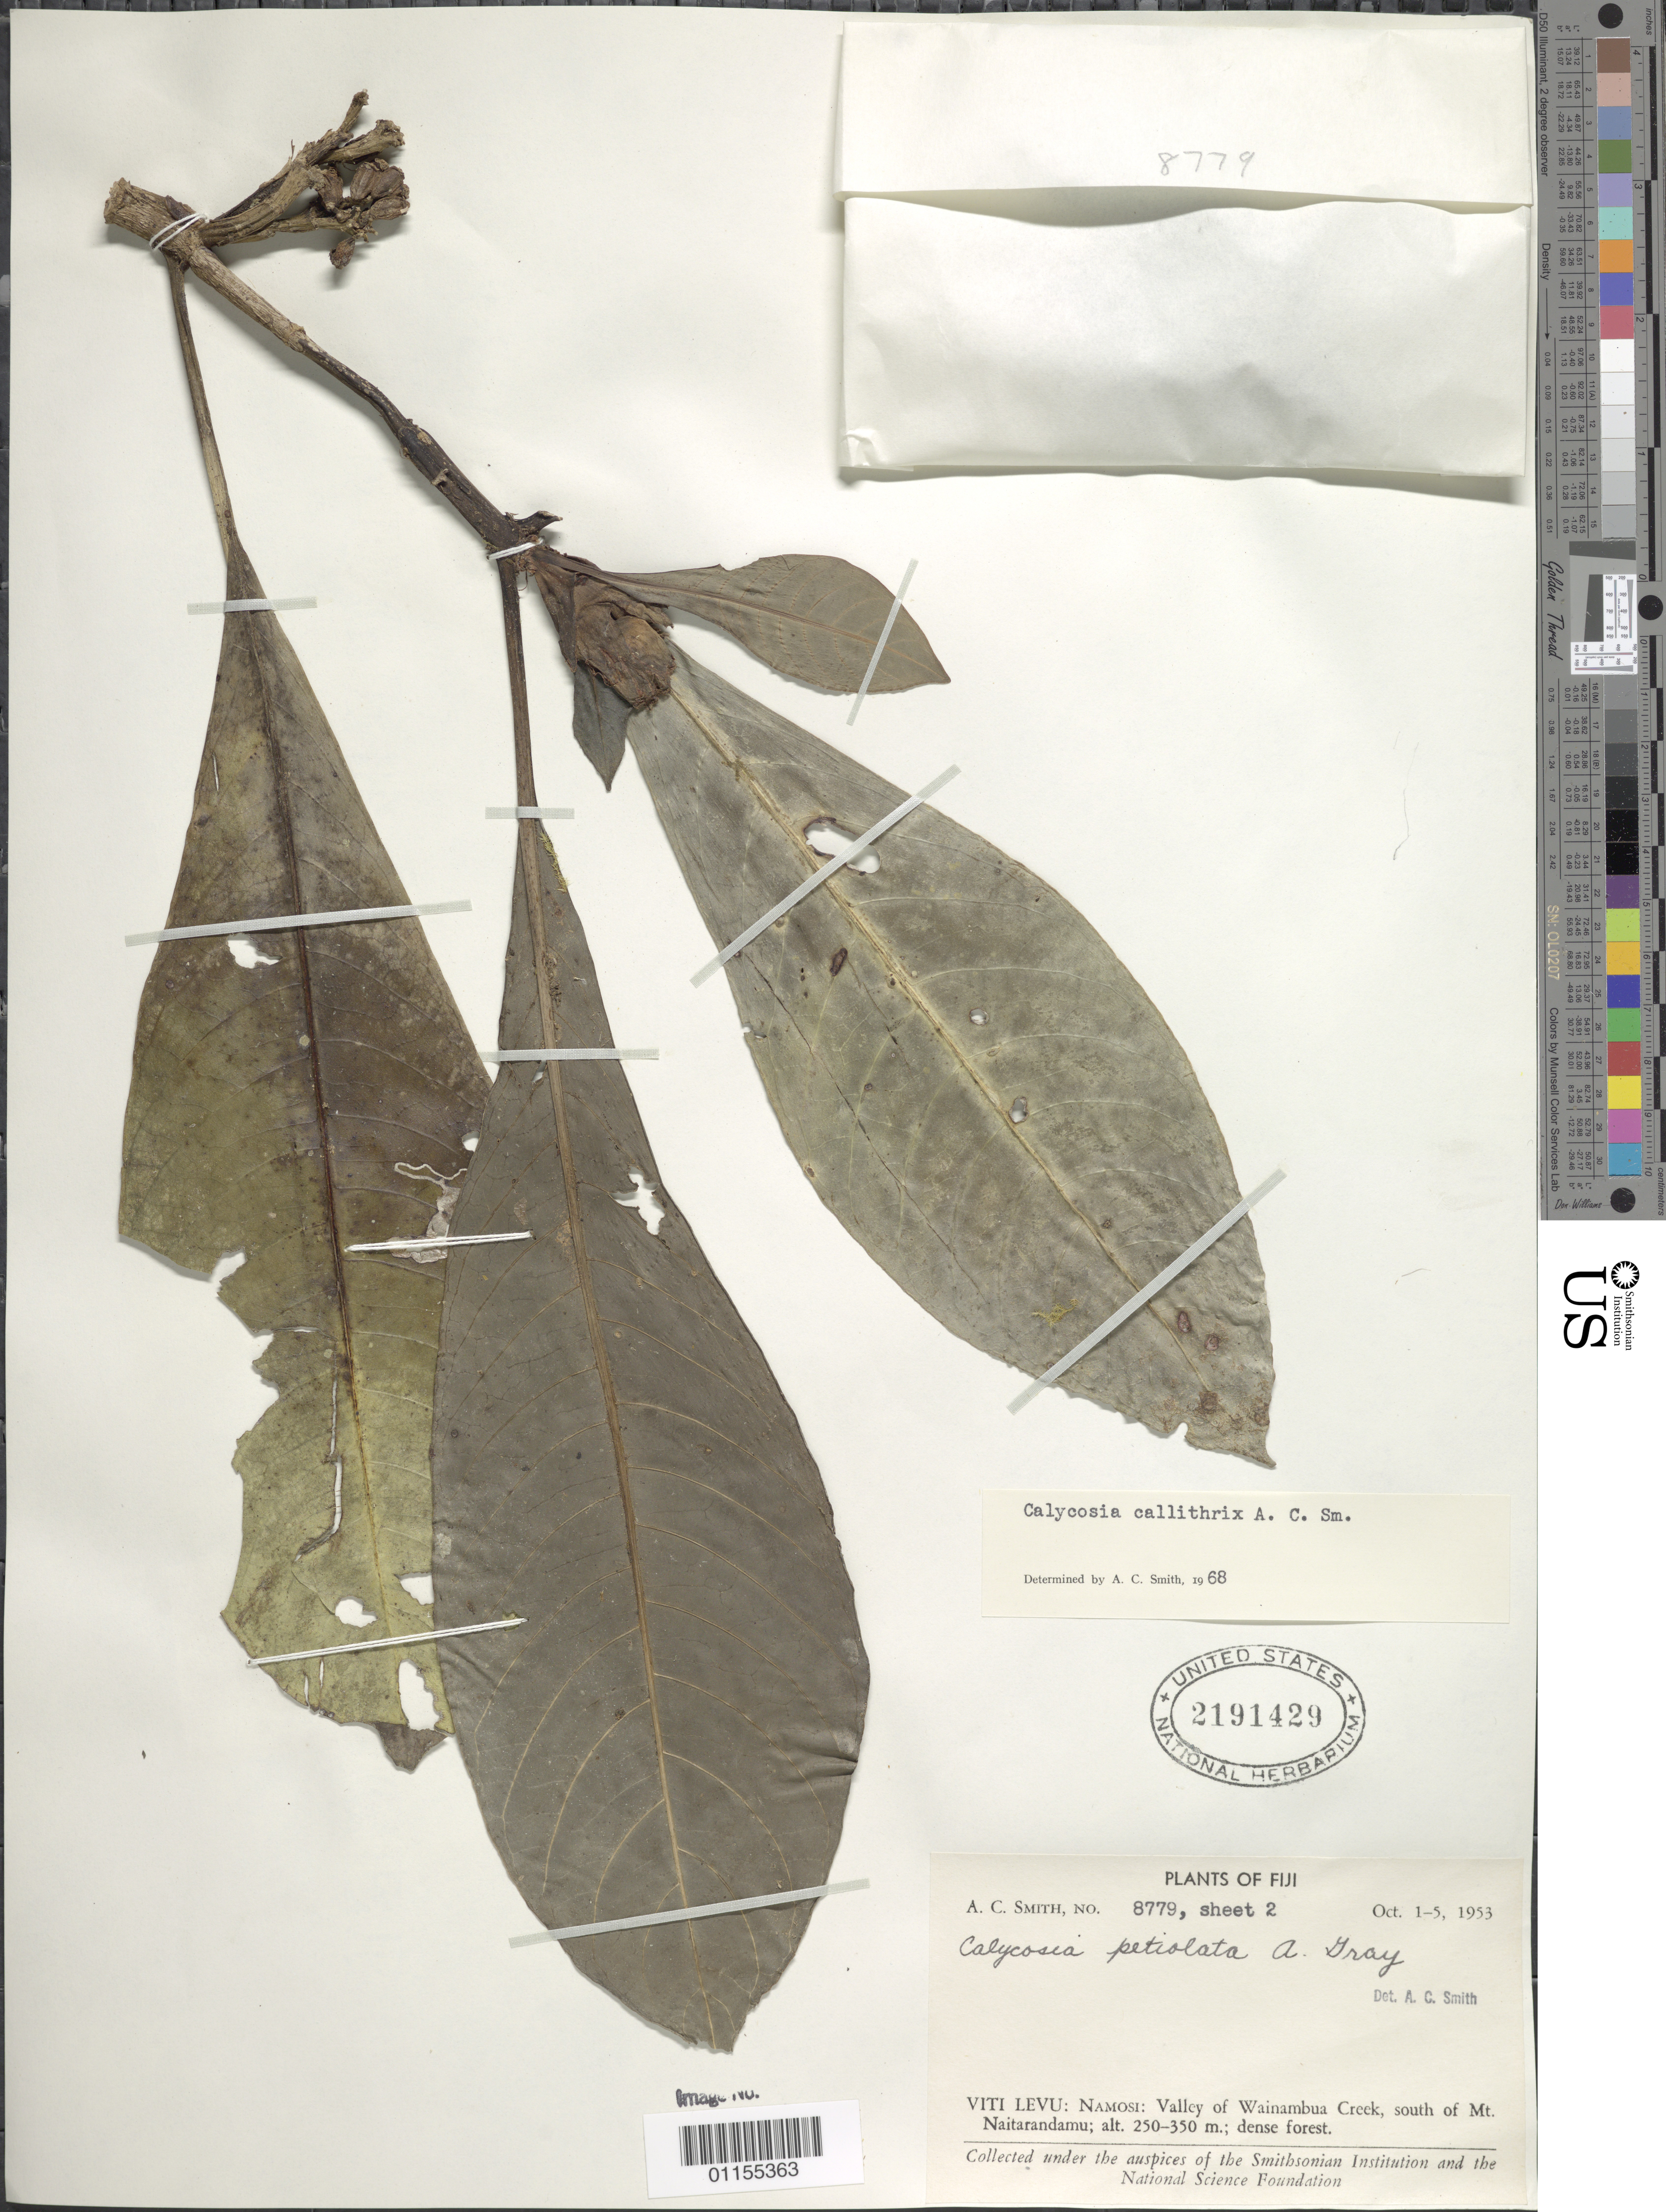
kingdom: Plantae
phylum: Tracheophyta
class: Magnoliopsida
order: Gentianales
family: Rubiaceae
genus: Calycosia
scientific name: Calycosia callithrix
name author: A.C. Sm.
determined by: Smith, A. C.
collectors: A. C. Smith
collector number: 8779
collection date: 1953-10-01/1953-10-05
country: Fiji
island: Viti Levu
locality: Viti Levu, namosi, valley of Wainambua Creek, S of Mt. Naitarandamu.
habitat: Dense forest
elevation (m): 250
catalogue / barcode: US 2191429